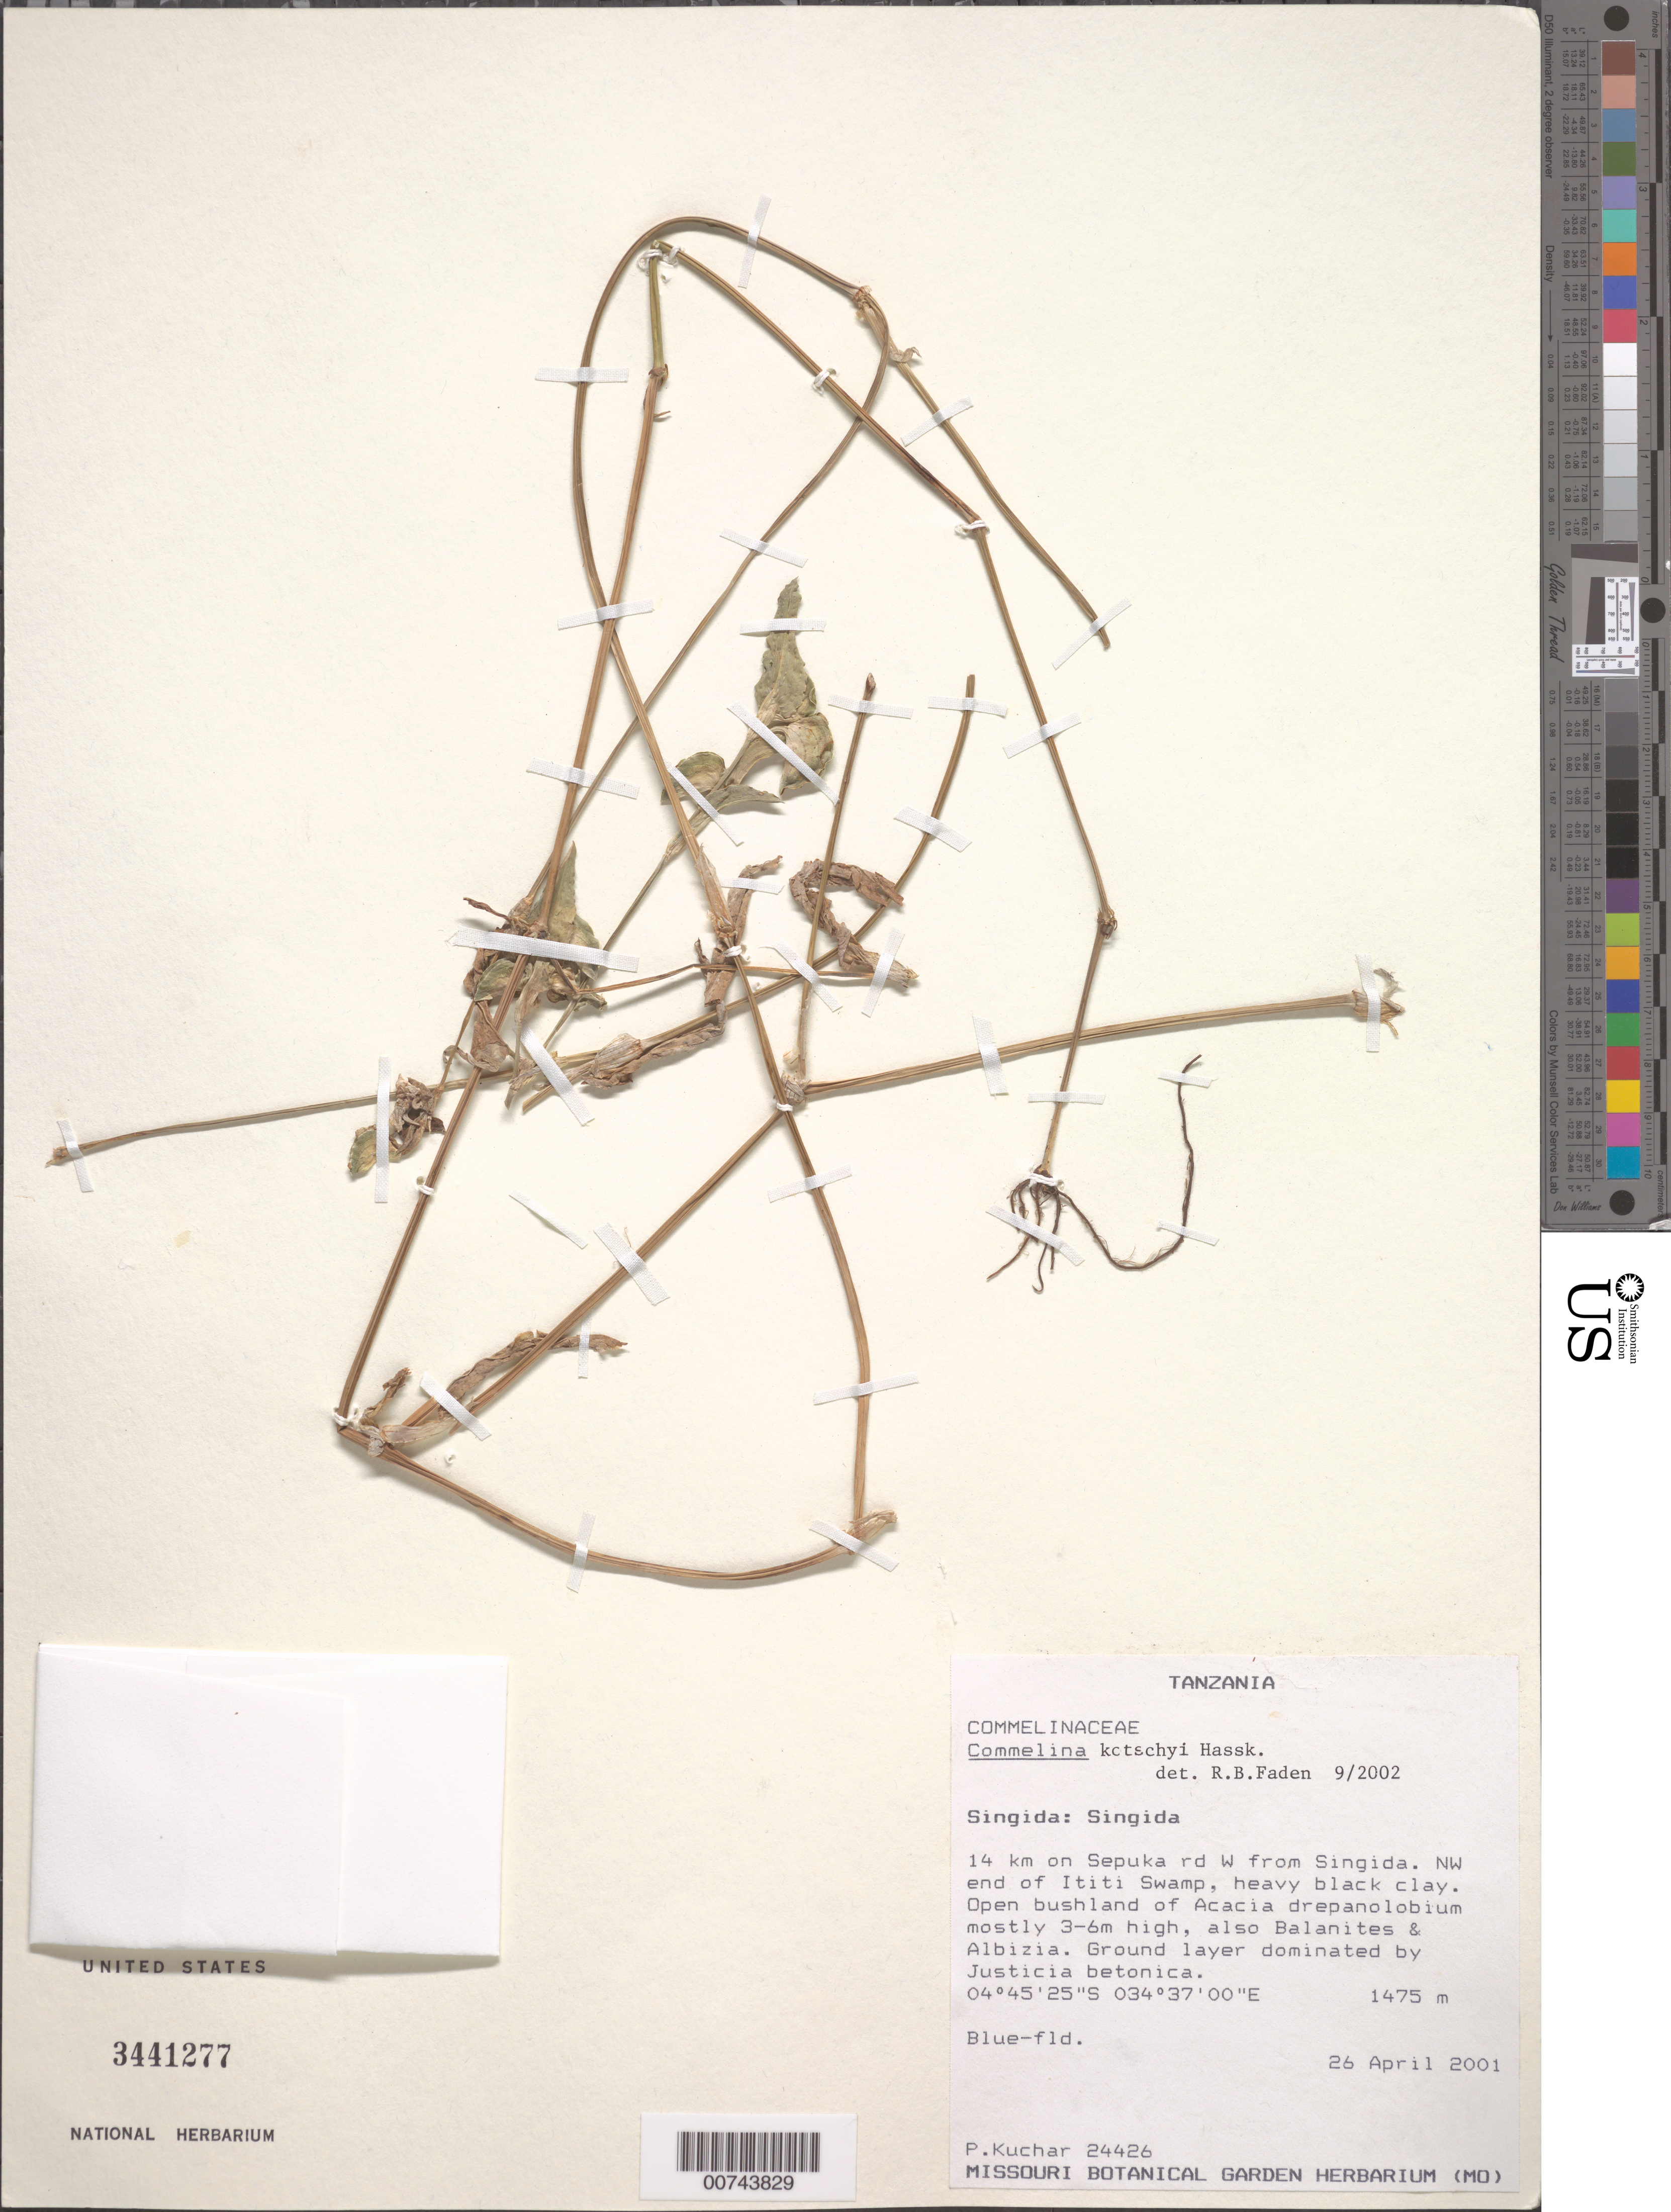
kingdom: Plantae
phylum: Tracheophyta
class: Liliopsida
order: Commelinales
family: Commelinaceae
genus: Commelina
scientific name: Commelina kotschyi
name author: Hassk.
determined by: Faden, Robert B., (US), Smithsonian Institution - National Museum of Natural History (UNITED STATES)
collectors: P. Kuchar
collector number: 24426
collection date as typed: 26 Apr 2001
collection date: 2001-04-26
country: Tanzania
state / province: Singida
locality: Sepuka Rd. W from Singida, NW end of Ititi Swamp.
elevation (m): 1475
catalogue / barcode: US 3441277